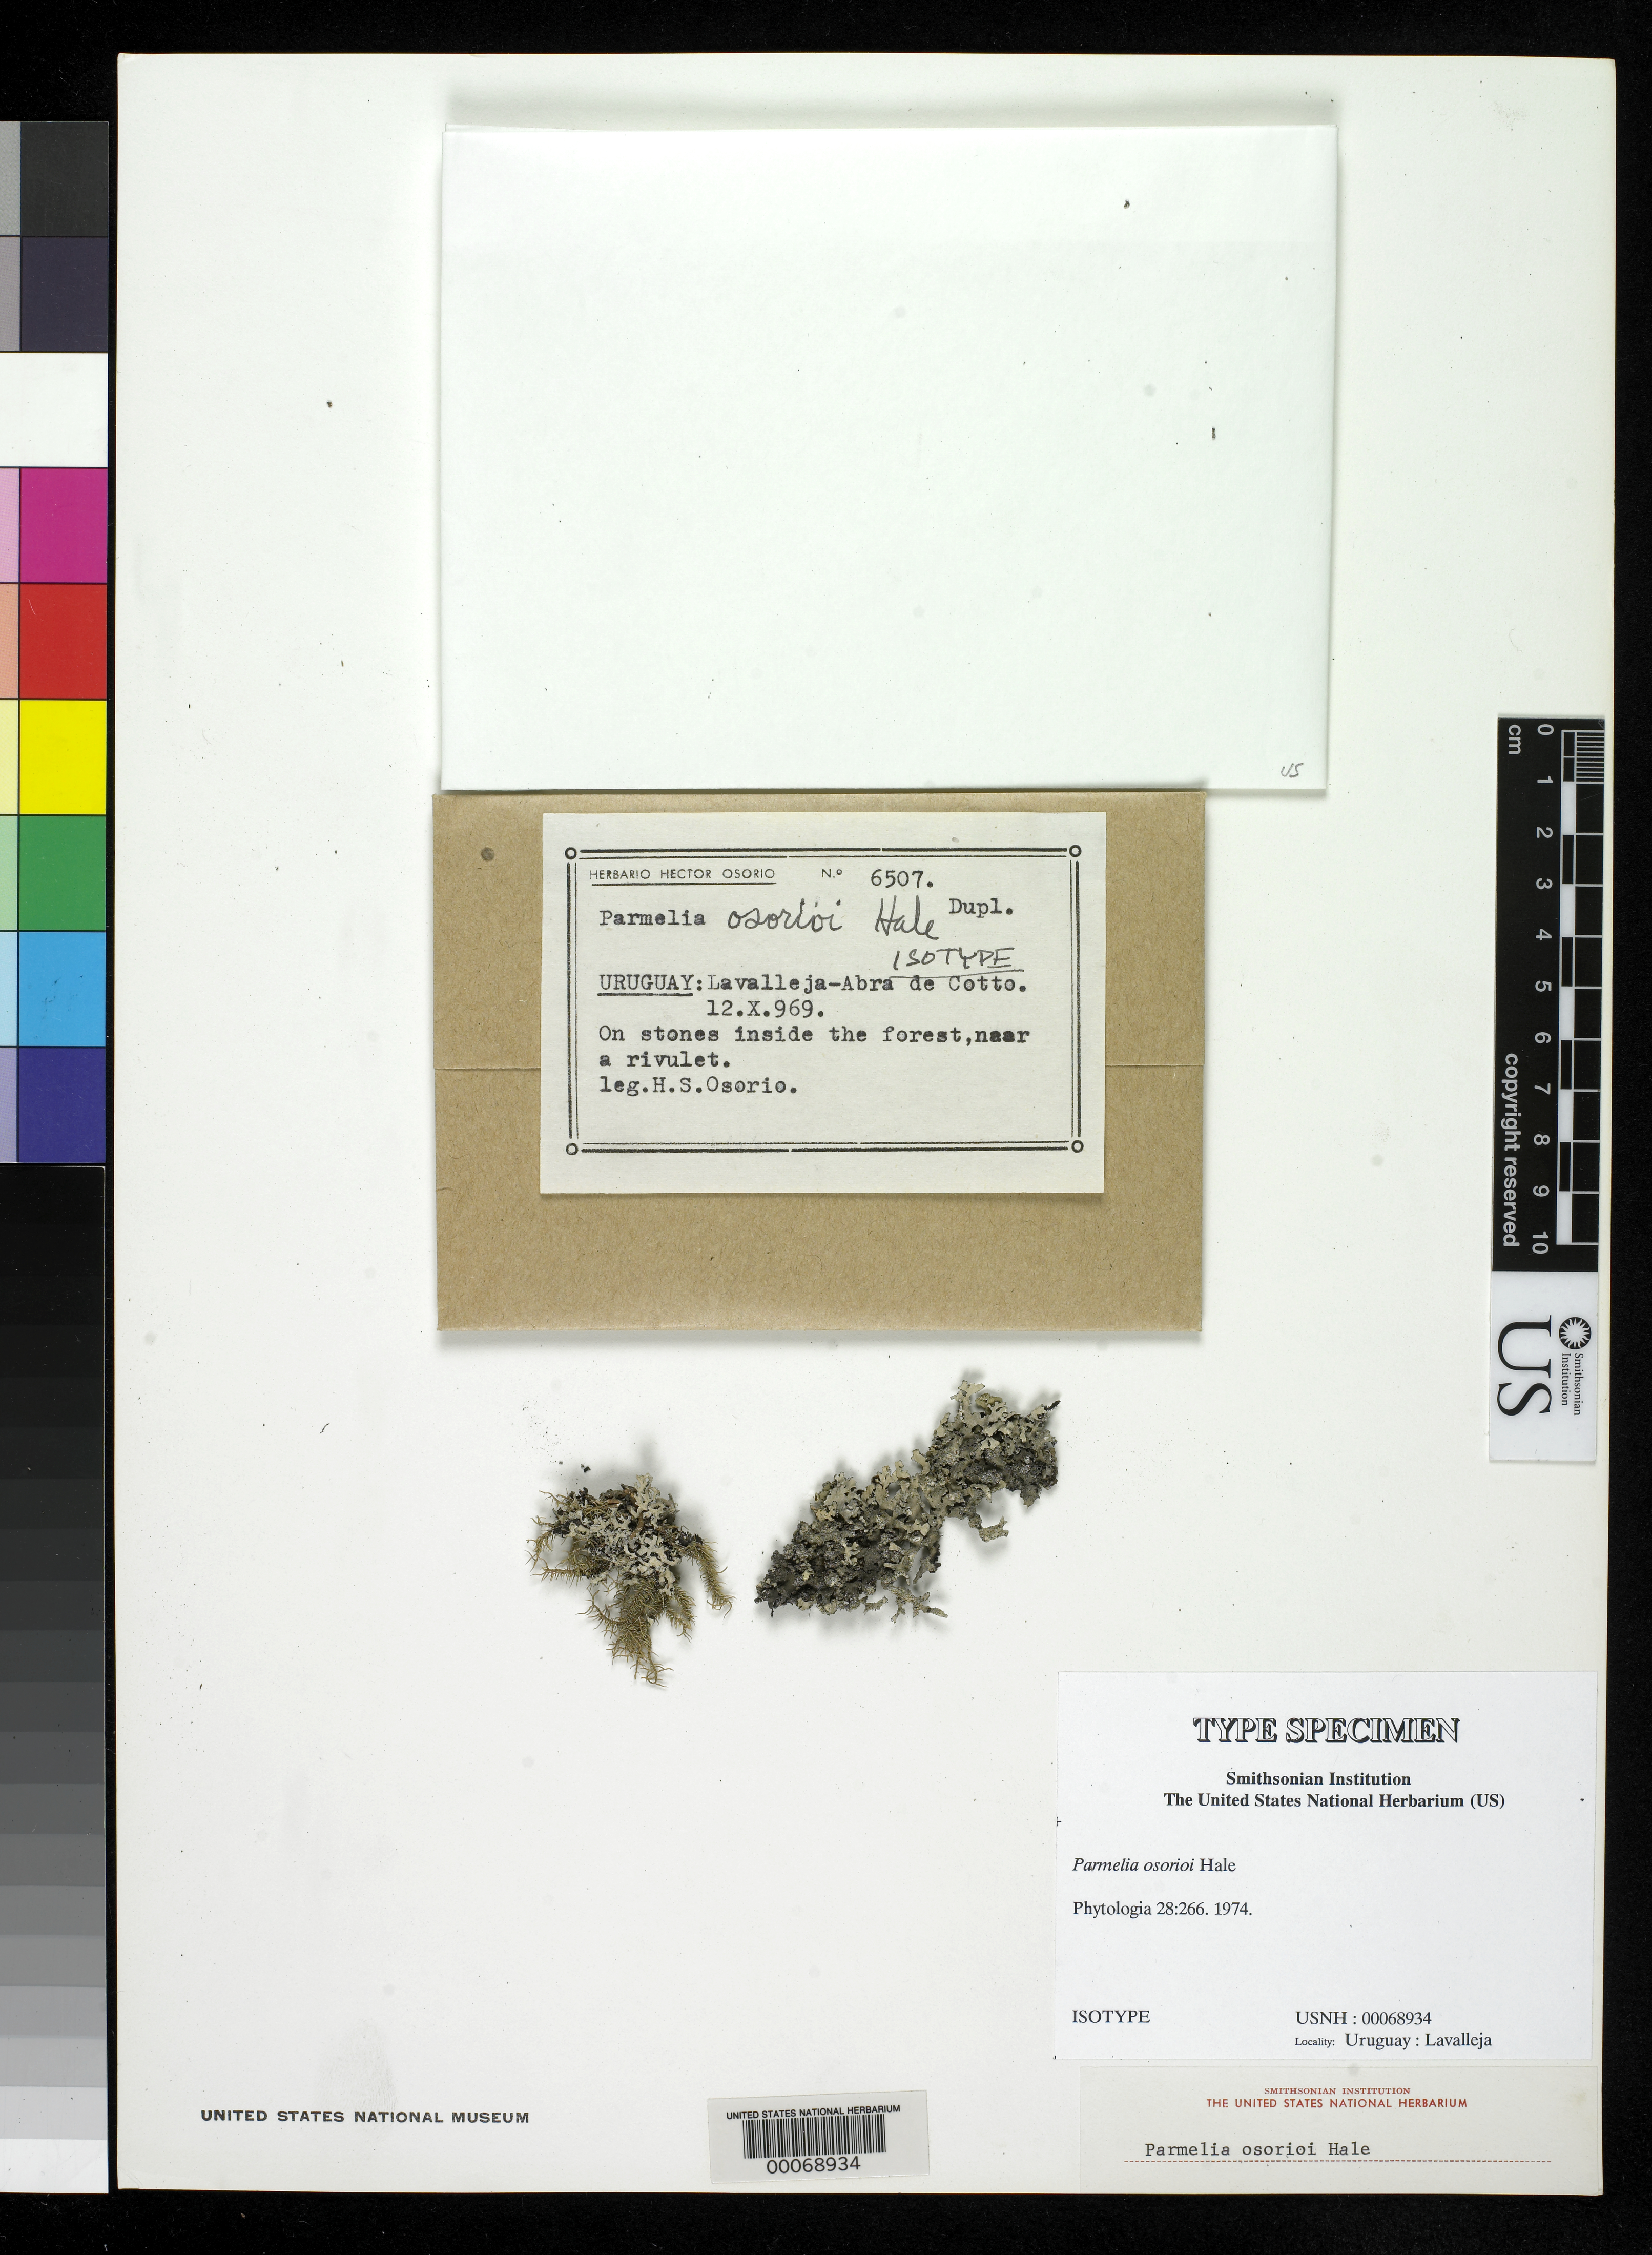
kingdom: Fungi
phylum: Ascomycota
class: Lecanoromycetes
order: Lecanorales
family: Parmeliaceae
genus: Parmelia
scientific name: Parmelia osorioi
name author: Hale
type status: Isotype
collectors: H. Osorio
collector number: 6507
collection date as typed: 12 Oct 1969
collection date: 1969-10-12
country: Uruguay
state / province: Lavalleja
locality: Lavalleja-Abra de Cotto.